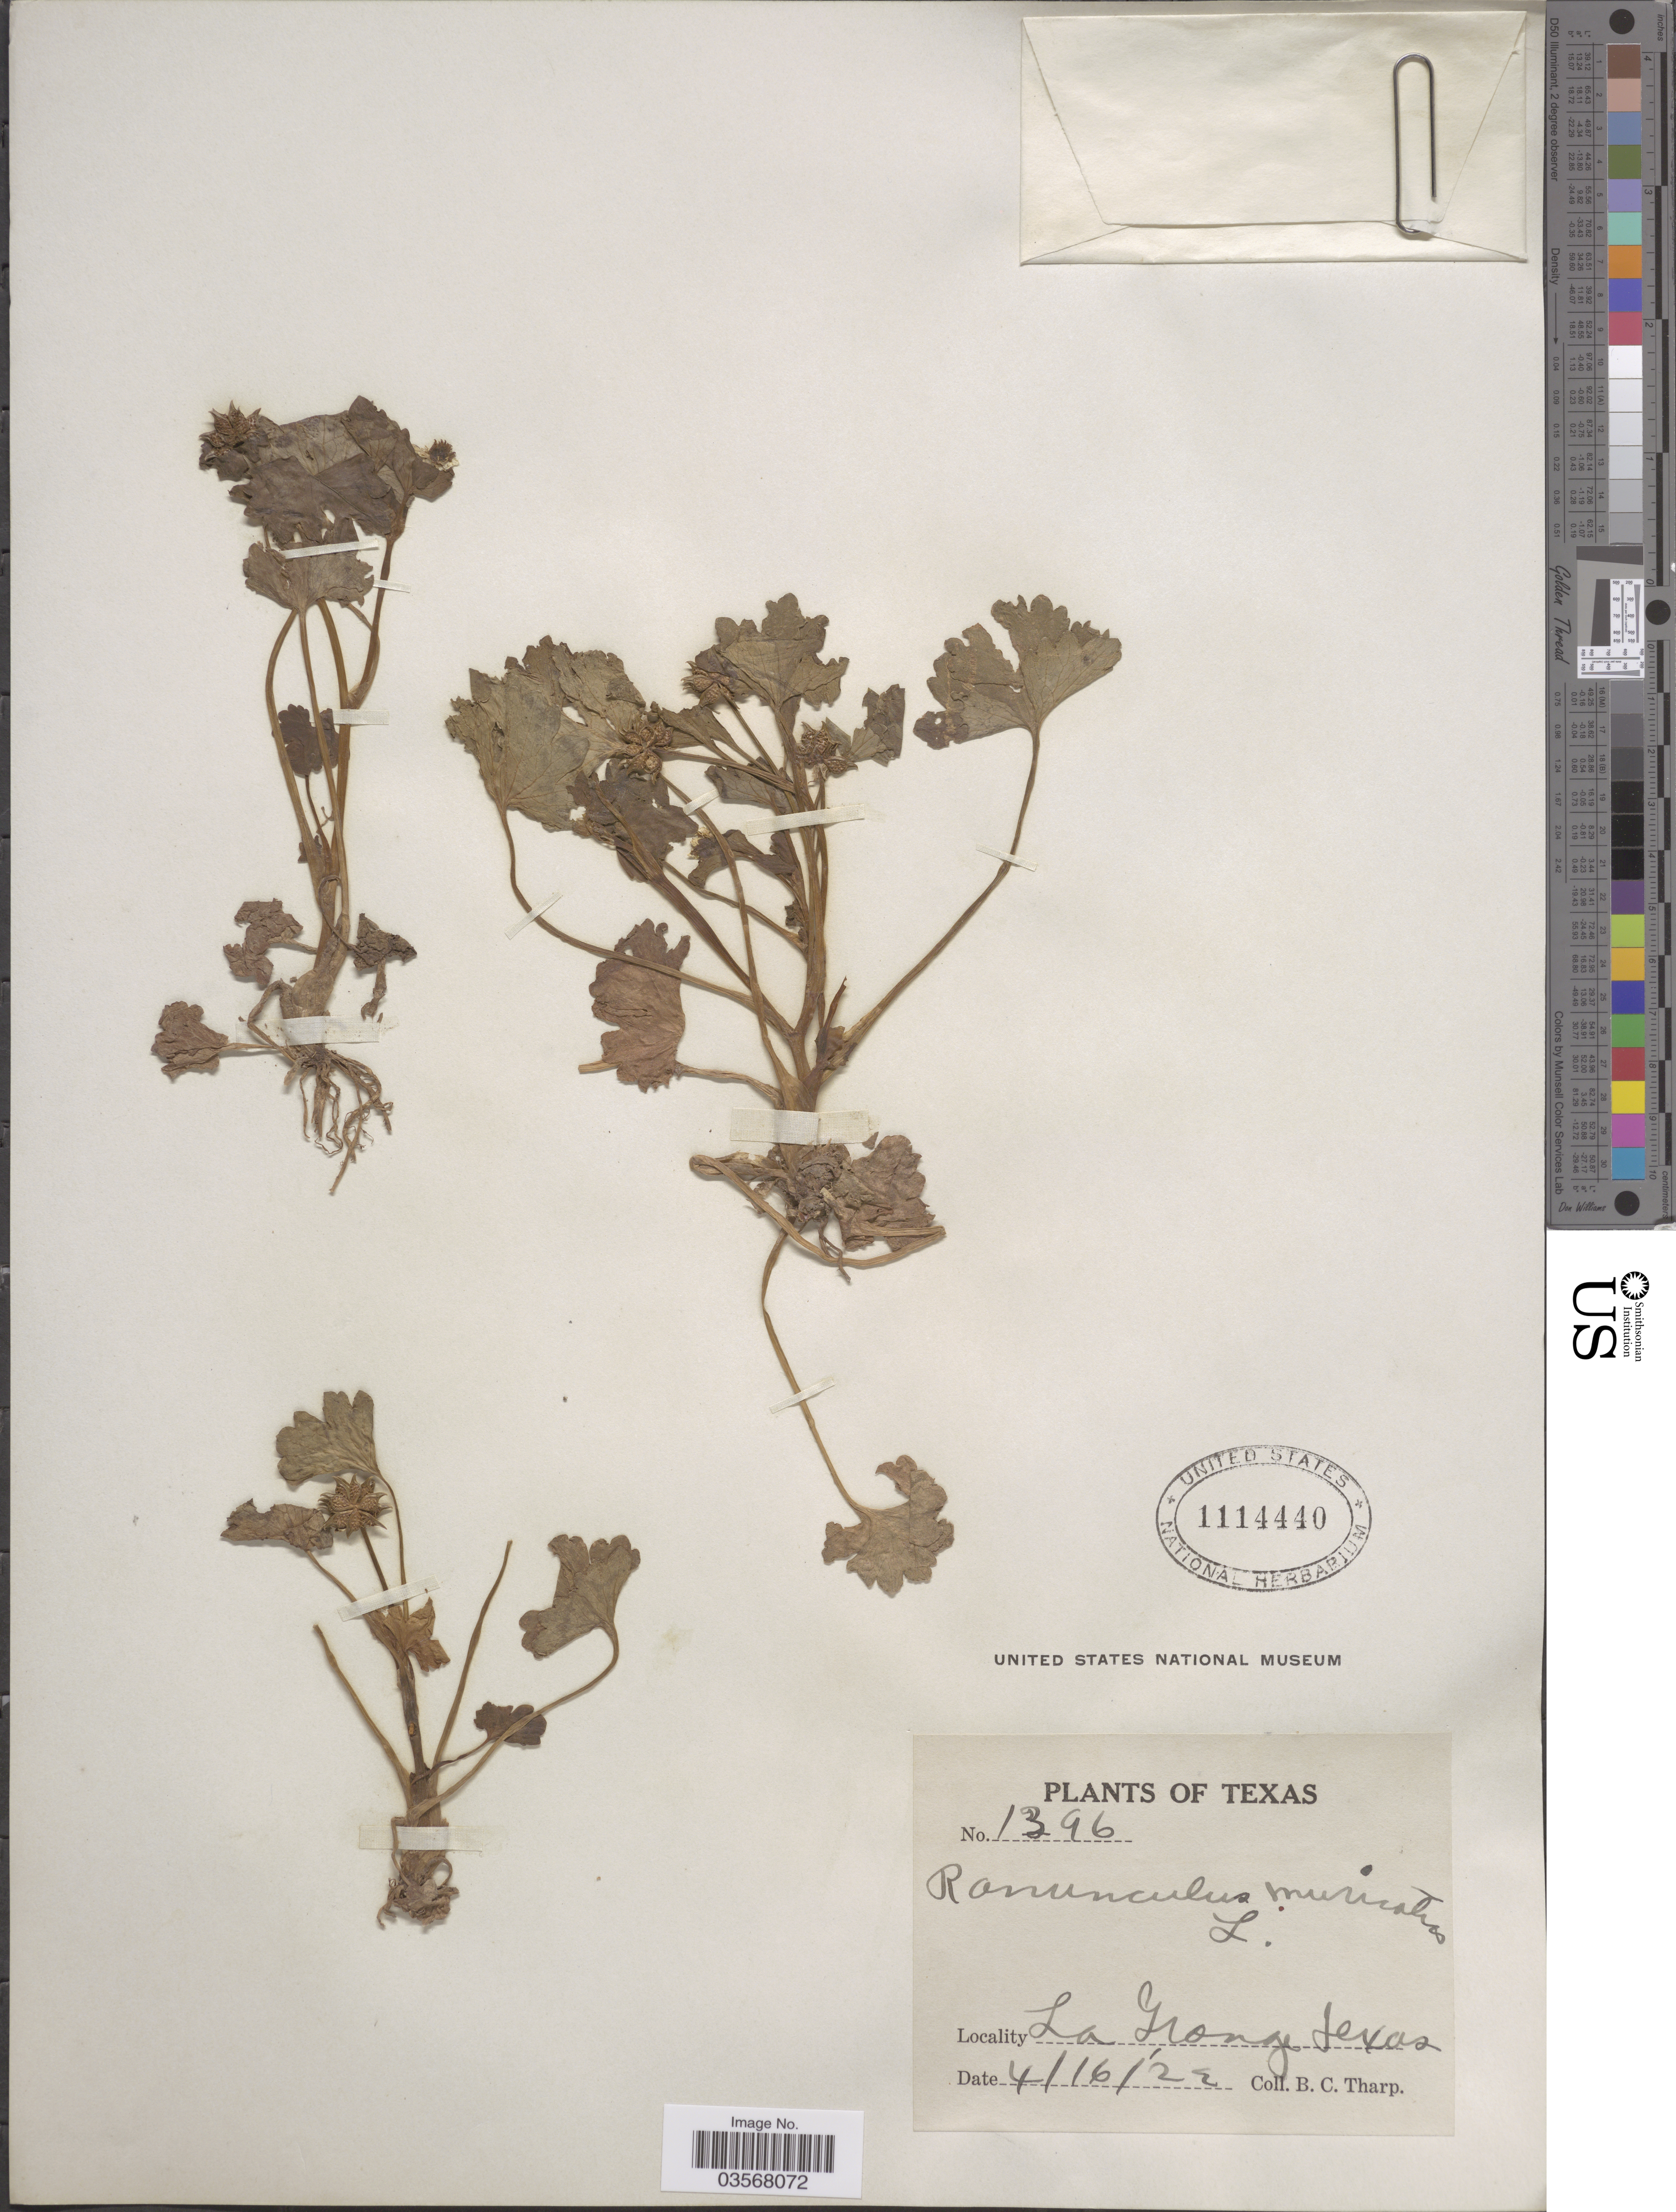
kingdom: Plantae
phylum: Tracheophyta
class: Magnoliopsida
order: Ranunculales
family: Ranunculaceae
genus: Ranunculus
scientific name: Ranunculus muricatus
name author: L.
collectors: B. C. Tharp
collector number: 1396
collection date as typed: Transcribed d/m/y: 16/4/22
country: United States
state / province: Texas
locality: La Grange.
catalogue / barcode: US 1114440